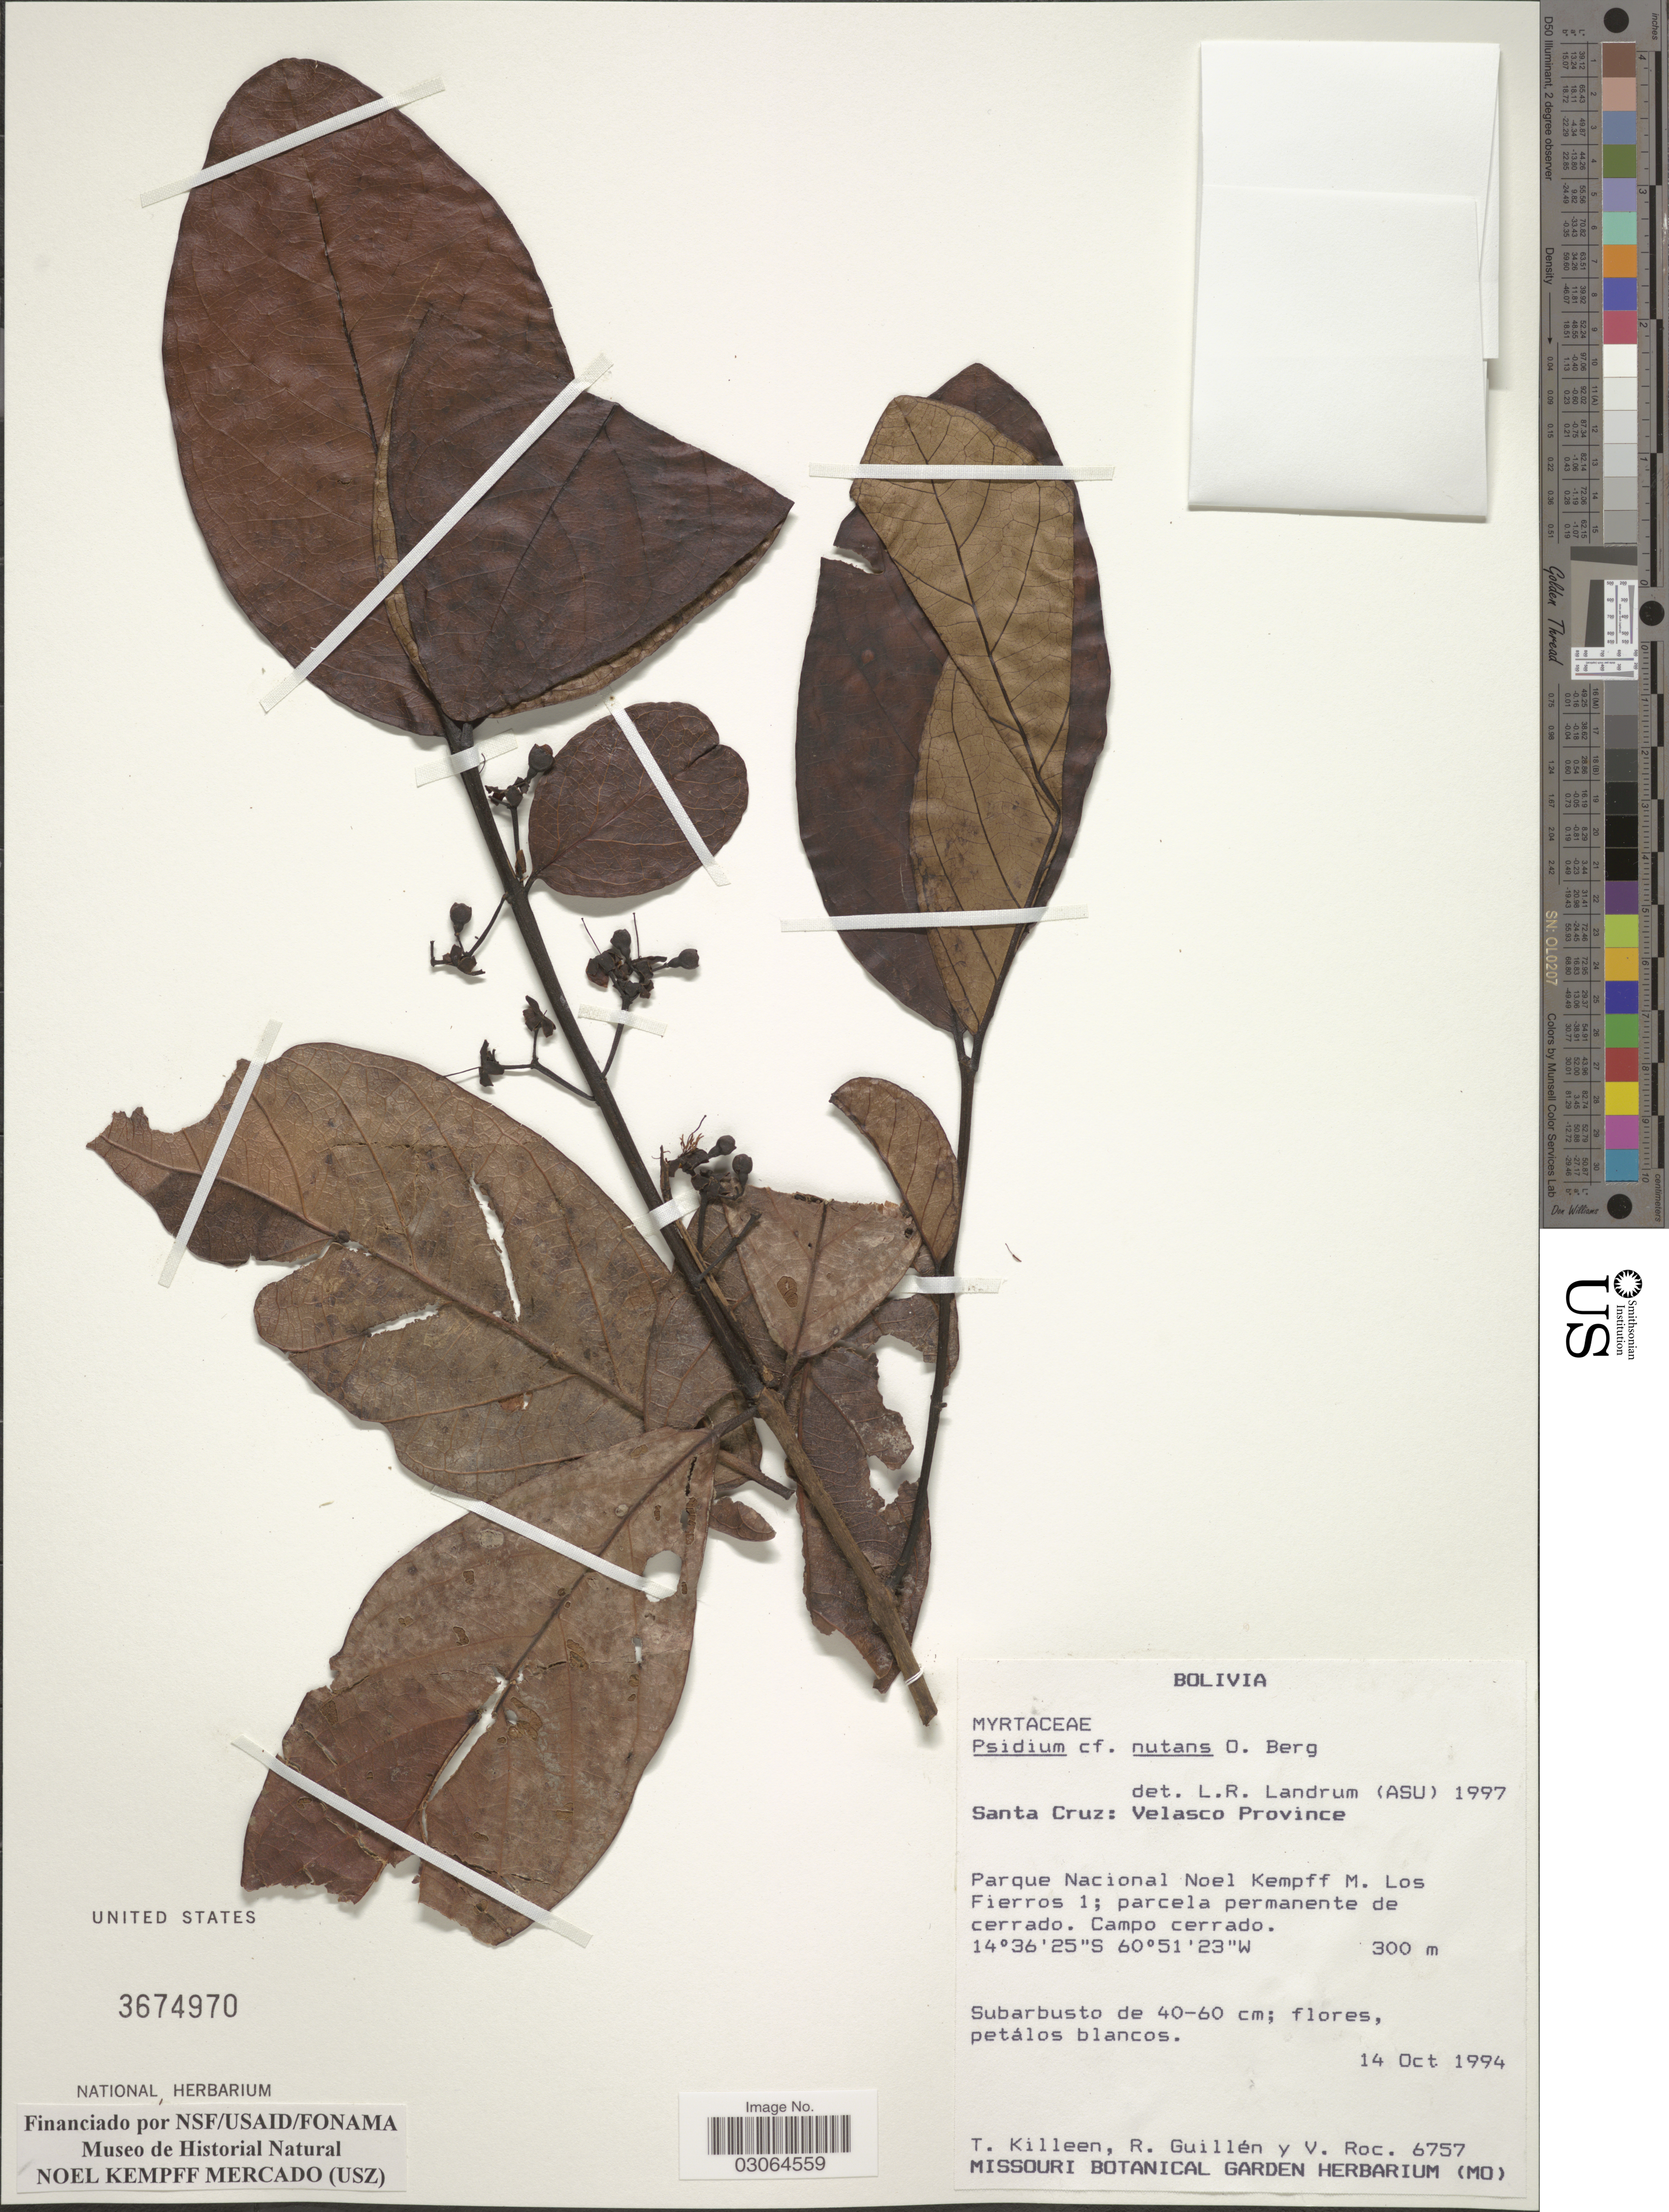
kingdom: Plantae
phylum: Tracheophyta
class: Magnoliopsida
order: Myrtales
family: Myrtaceae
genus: Psidium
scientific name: Psidium nutans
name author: O. Berg in Mart.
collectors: T. J. Killeen, R. Guillen & V. Roc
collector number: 6757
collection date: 1994-10-14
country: Bolivia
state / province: Santa Cruz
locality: Velasco Province, Parque Nacional Noel Kempff M. Los Fierros 1; parcela permanente de cerrado. Campo cerrado.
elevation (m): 300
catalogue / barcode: US 3674970